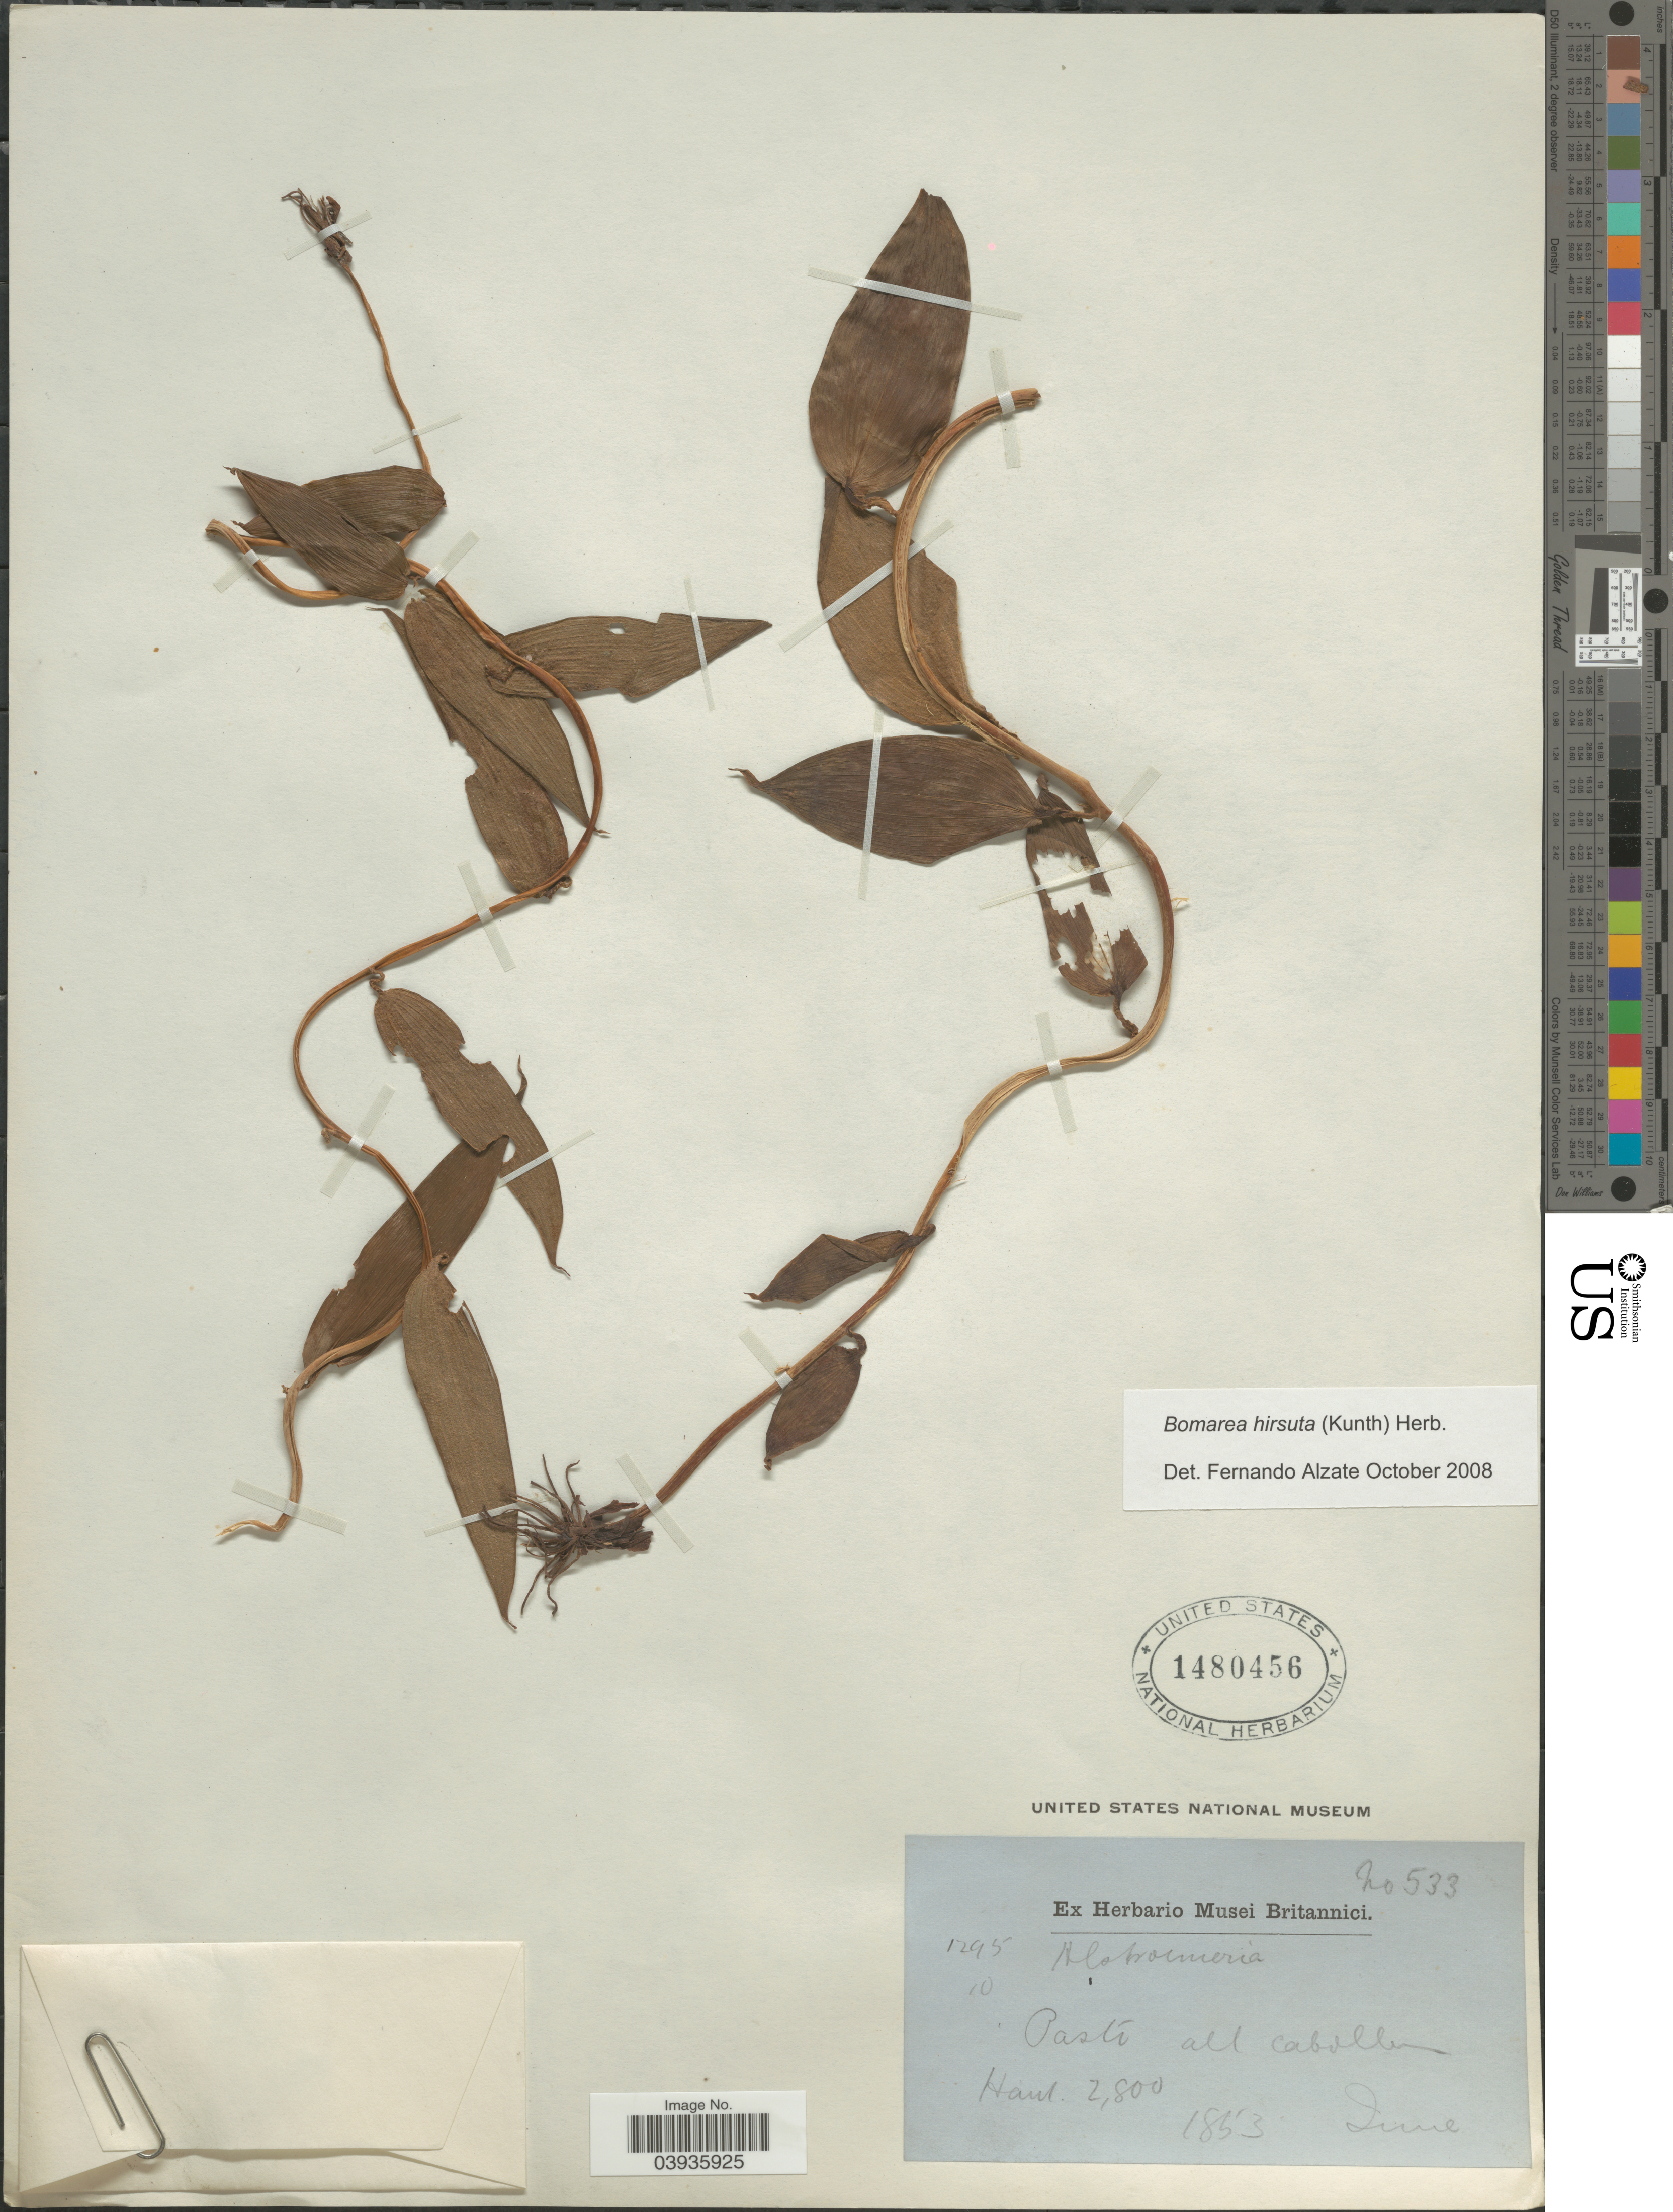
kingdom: Plantae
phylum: Tracheophyta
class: Liliopsida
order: Liliales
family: Alstroemeriaceae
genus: Bomarea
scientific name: Bomarea hirsuta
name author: (Kunth) Herb.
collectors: ex herb. Musei Britannici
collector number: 533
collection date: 1853-06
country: Colombia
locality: Pasto all caboller.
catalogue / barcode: US 1480456